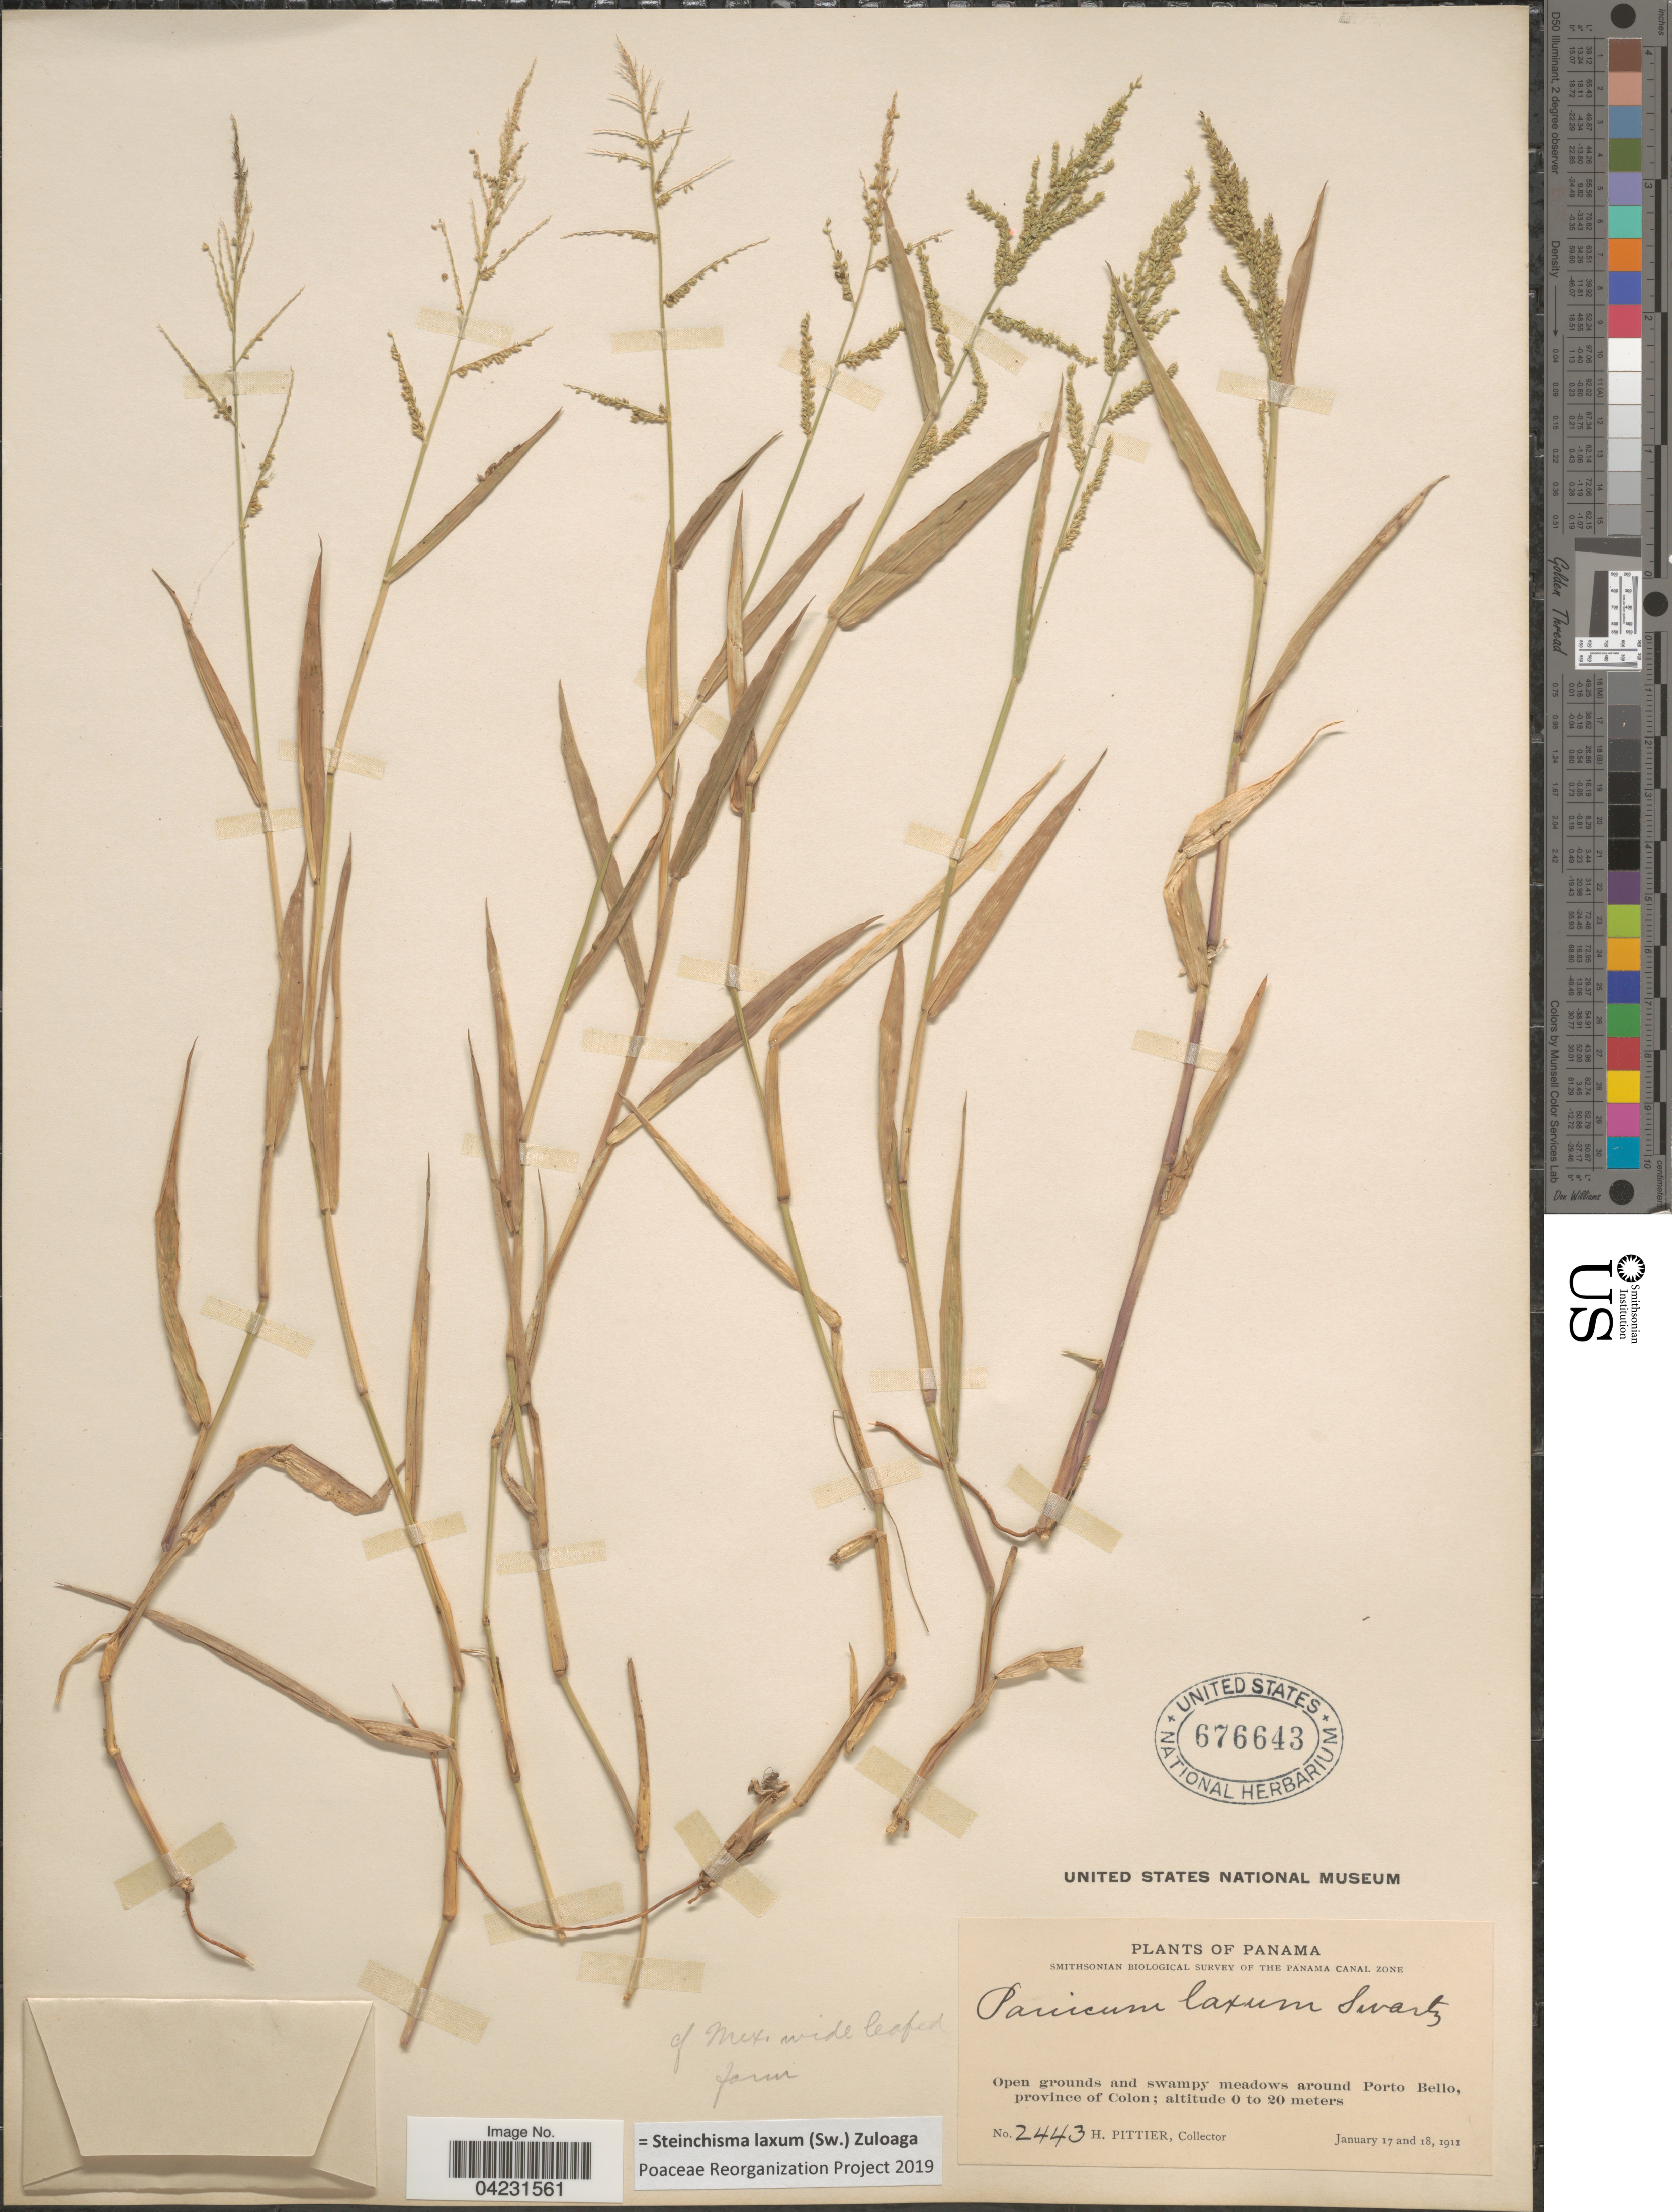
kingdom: Plantae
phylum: Tracheophyta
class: Liliopsida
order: Poales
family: Poaceae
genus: Steinchisma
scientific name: Steinchisma laxum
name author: (Sw.) Zuloaga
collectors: H. F. Pittier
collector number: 2443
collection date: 1911-01-17/1911-01-18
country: Panama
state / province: Colón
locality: Smithsonian Biological Suvey of the Panama Canal Zone. Open grounds and swampy meadows around Porto Bello.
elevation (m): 0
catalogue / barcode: US 676643